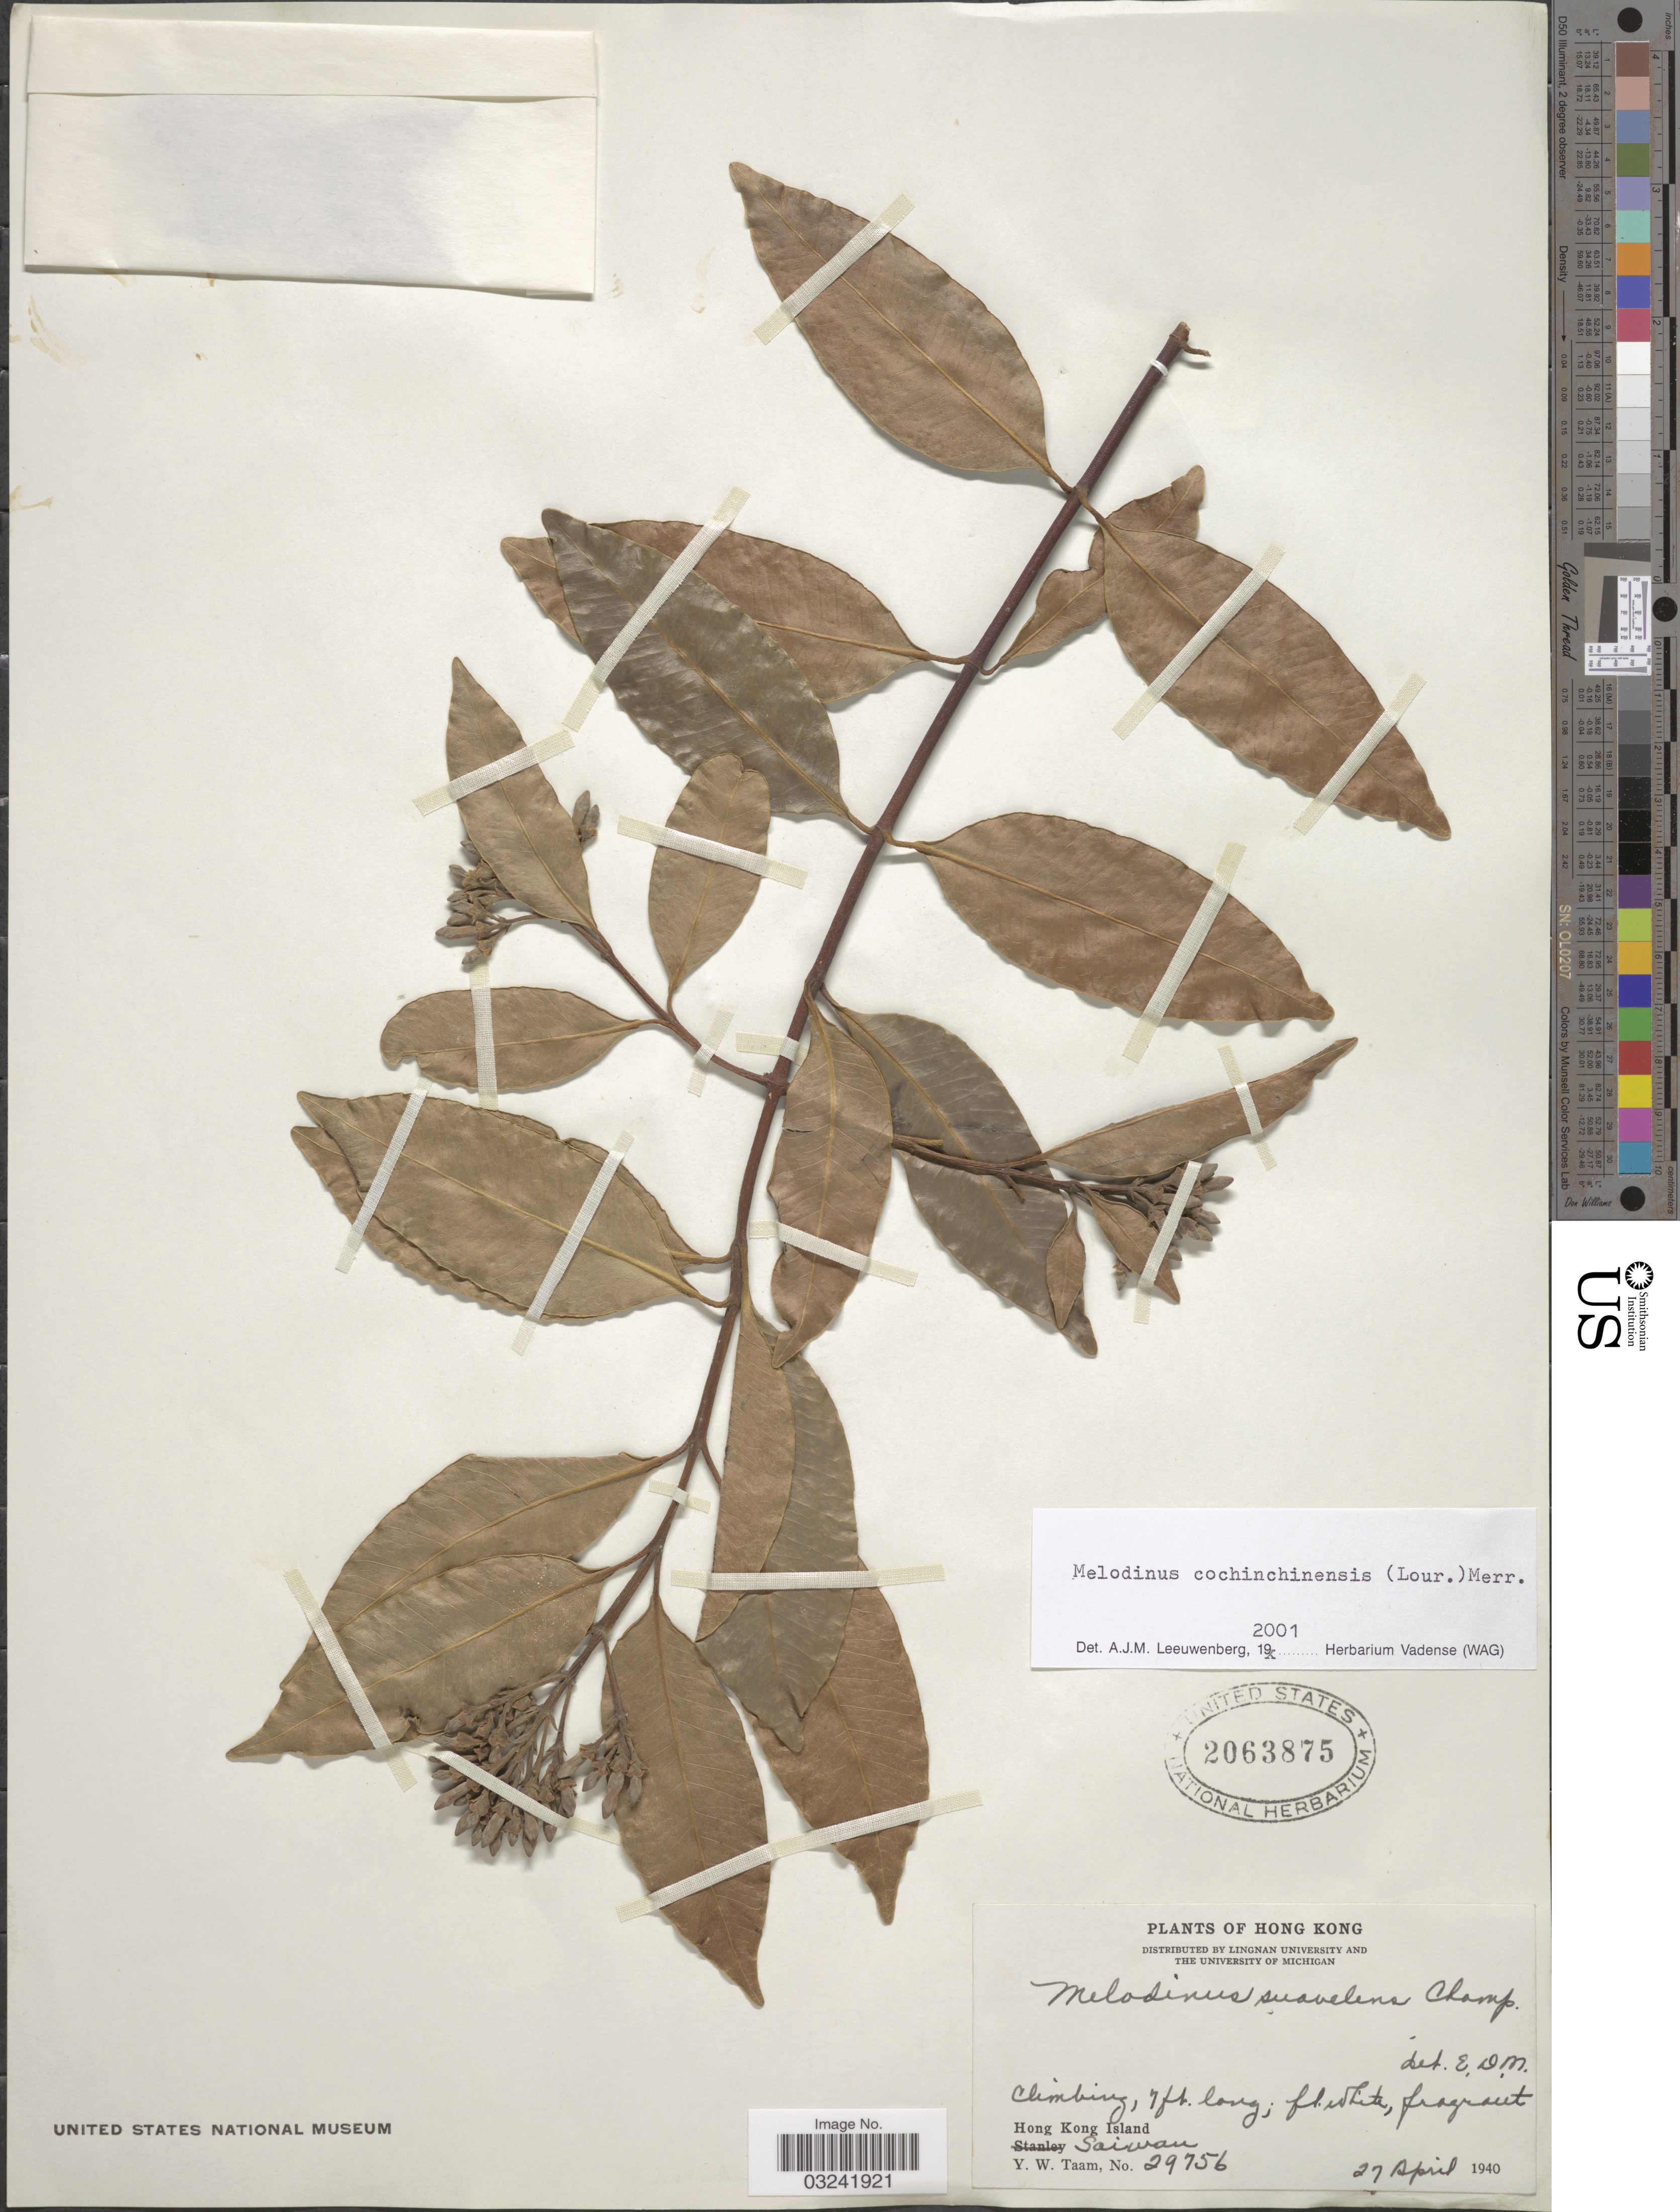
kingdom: Plantae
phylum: Tracheophyta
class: Magnoliopsida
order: Gentianales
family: Apocynaceae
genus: Melodinus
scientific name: Melodinus cochinchinensis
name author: (Lour.) Merr.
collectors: Y. W. Taam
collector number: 29756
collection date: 1940-04-27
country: China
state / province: Hong Kong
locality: Hong Kong Island, Saiwan.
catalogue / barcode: US 2063875